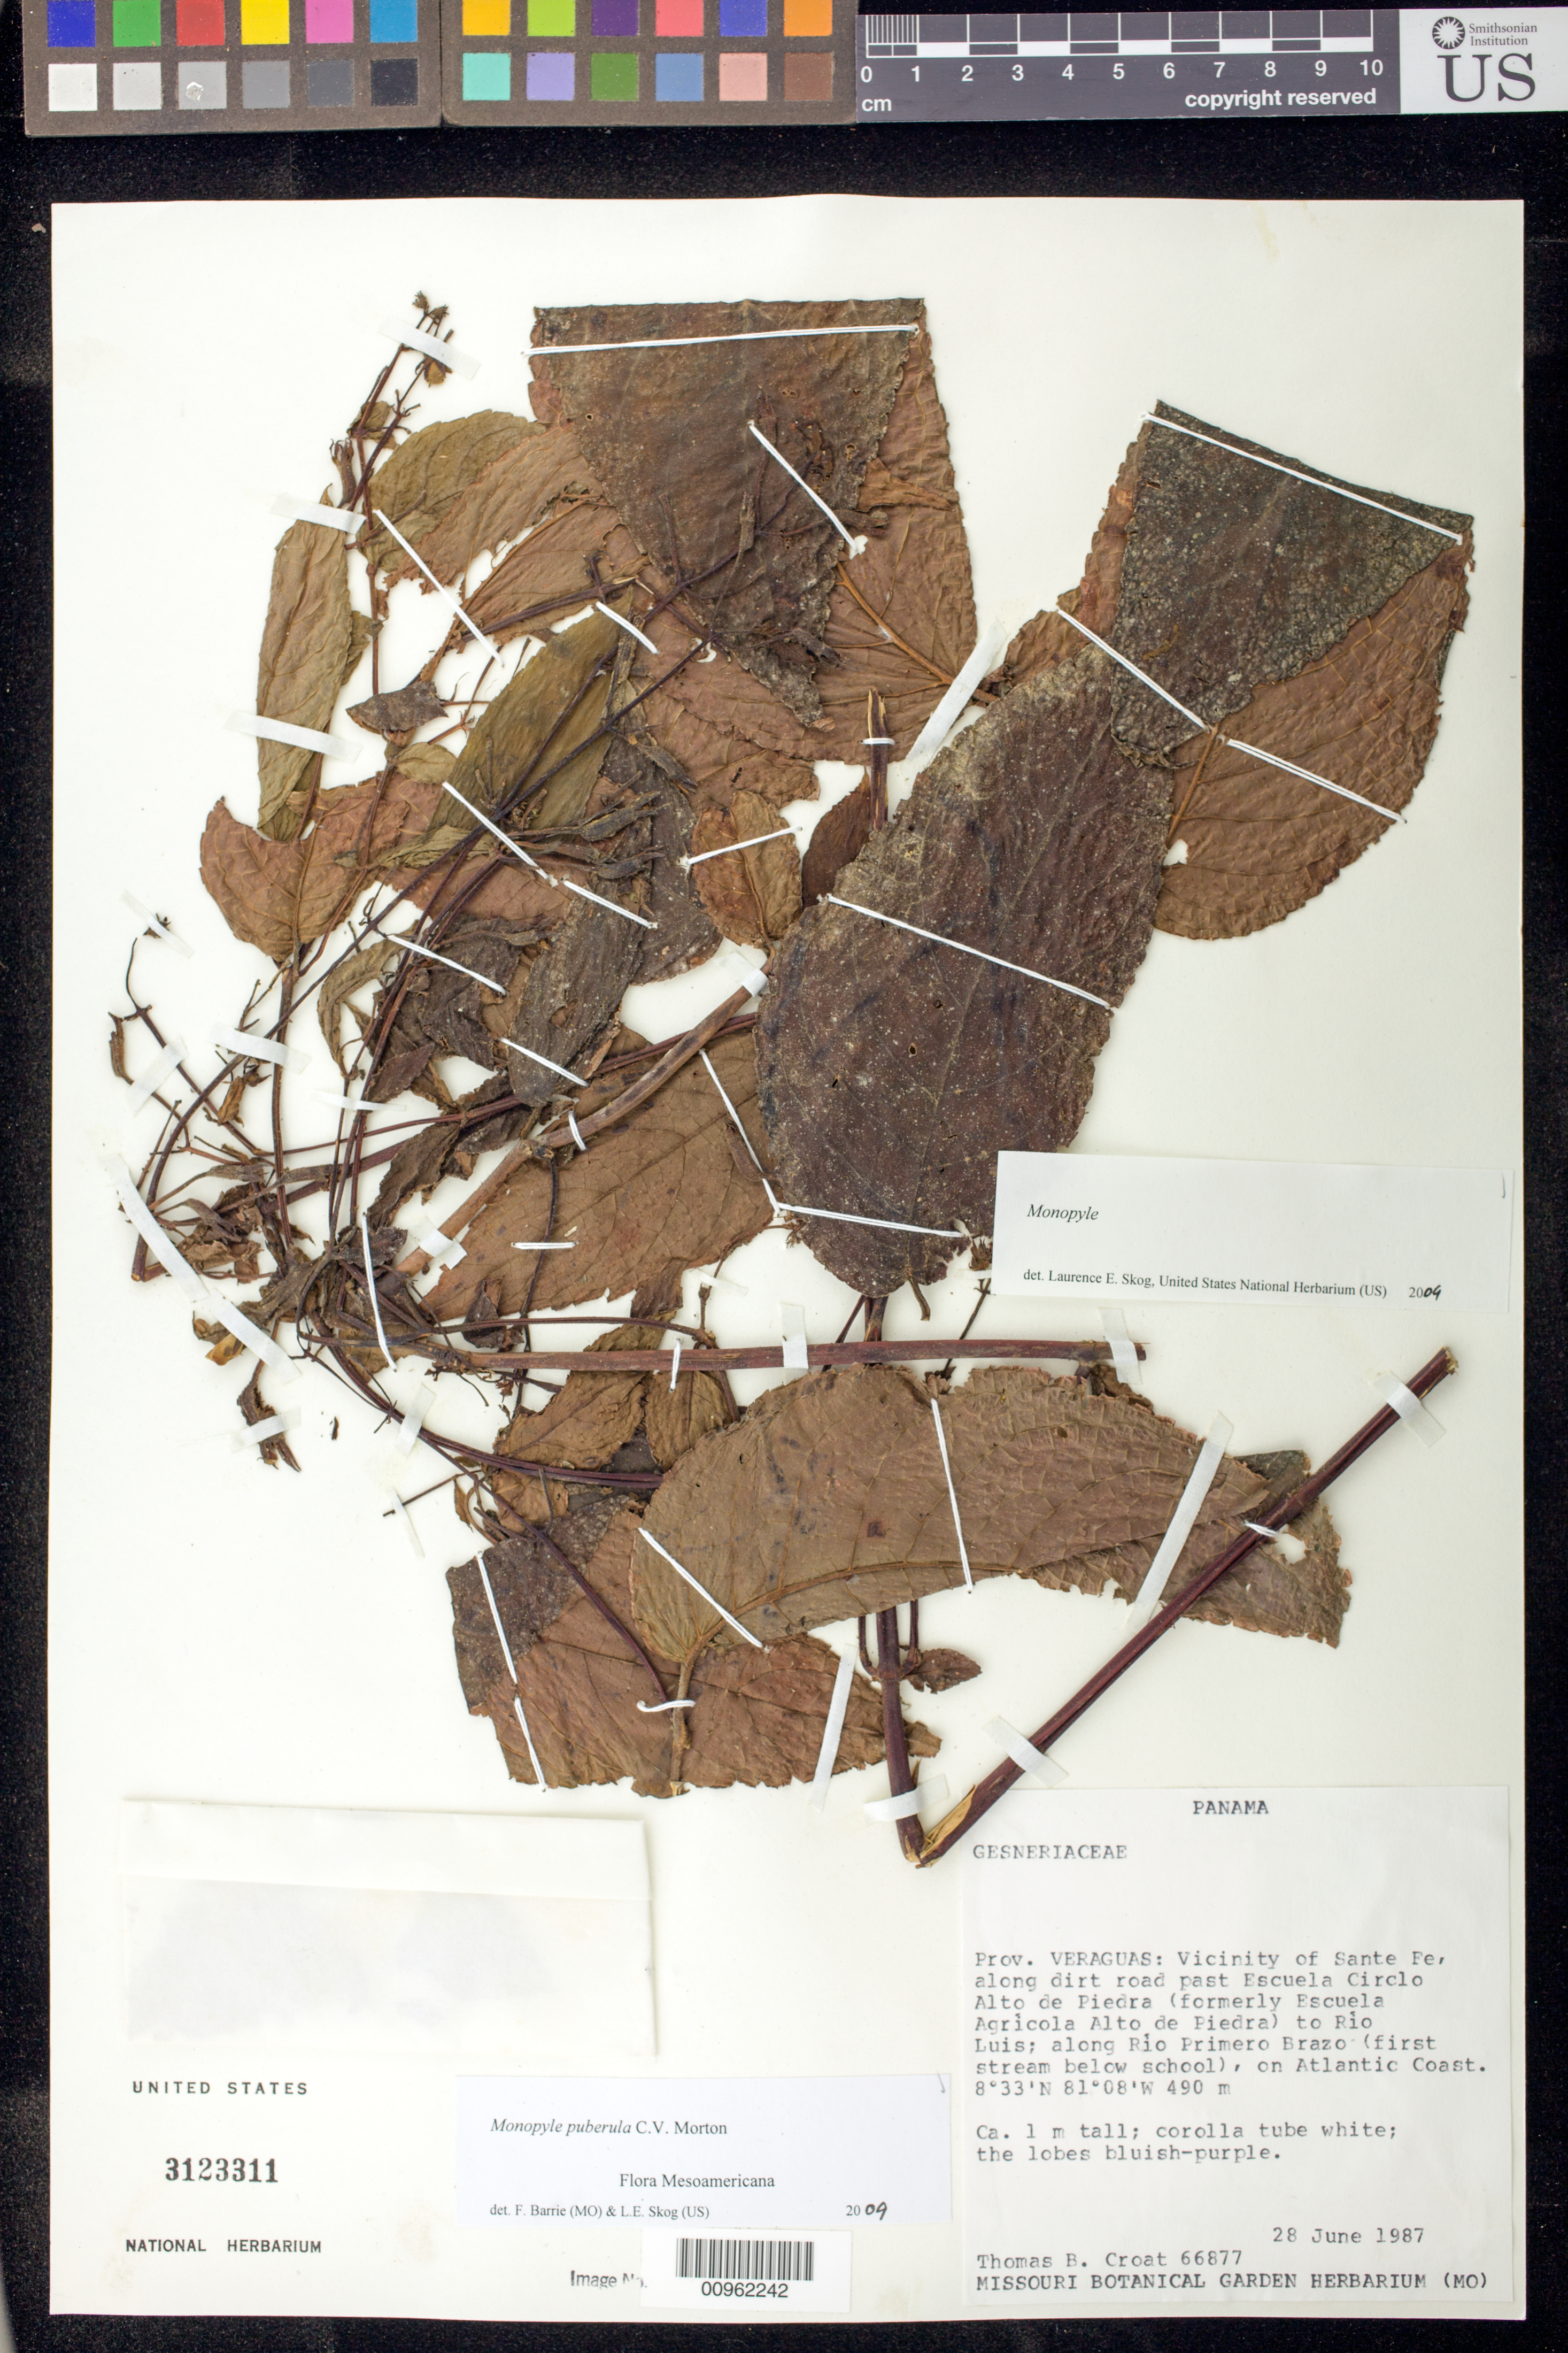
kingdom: Plantae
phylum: Tracheophyta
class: Magnoliopsida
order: Lamiales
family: Gesneriaceae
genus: Monopyle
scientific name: Monopyle puberula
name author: C.V. Morton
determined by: Barrie, F. R.; Skog, Laurence E.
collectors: T. B. Croat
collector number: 66877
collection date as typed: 28 Jun 1987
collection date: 1987-06-28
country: Panama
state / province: Veraguas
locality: Prov. Veraguas: vicinity of Sante Fe, along dirt road past Escuela Circlo Alto de Piedra (formerly Escuela Agricola Alto de Piedra) to Rio Luis; along Rio Primero Brazo (first stream below school), on Atlantic Coast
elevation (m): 490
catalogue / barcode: US 3123311